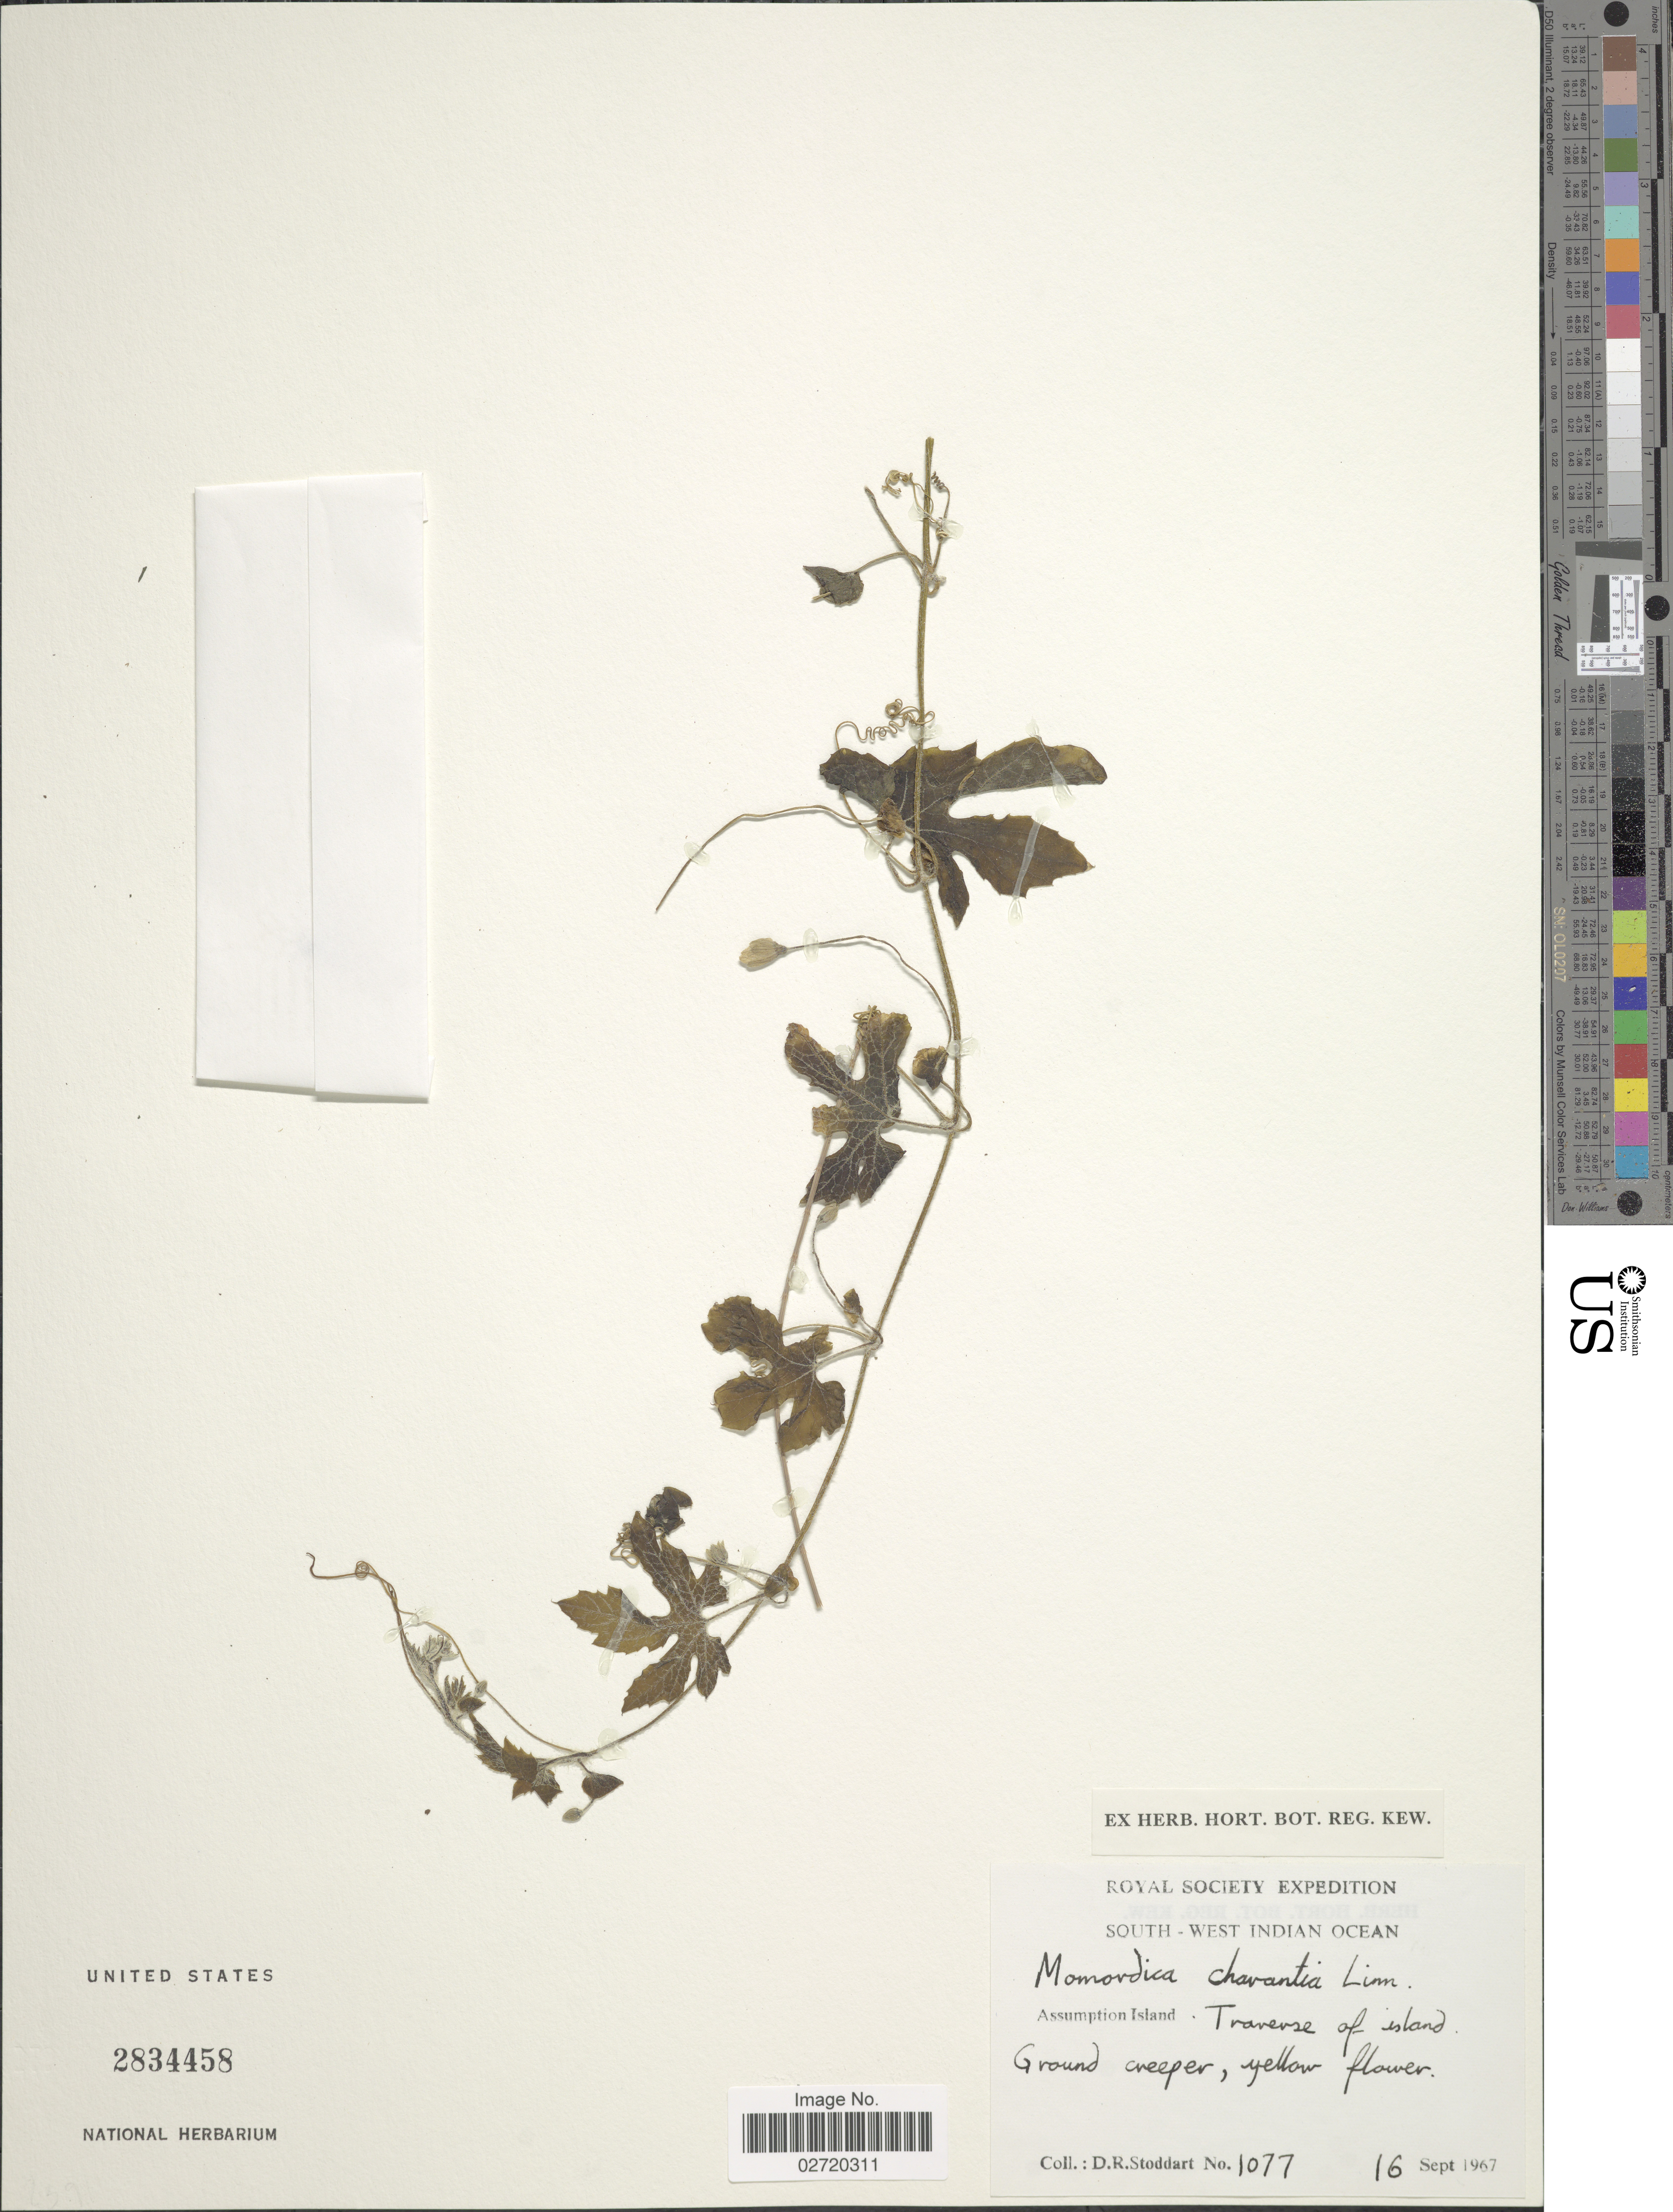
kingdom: Plantae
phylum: Tracheophyta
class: Magnoliopsida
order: Cucurbitales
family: Cucurbitaceae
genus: Momordica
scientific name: Momordica charantia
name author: L.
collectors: D. R. Stoddart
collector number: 1077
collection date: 1967-09-16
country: Seychelles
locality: Royal Society, Assumption Island, South-West Indian Ocean, Traverse of island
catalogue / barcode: US 2834458